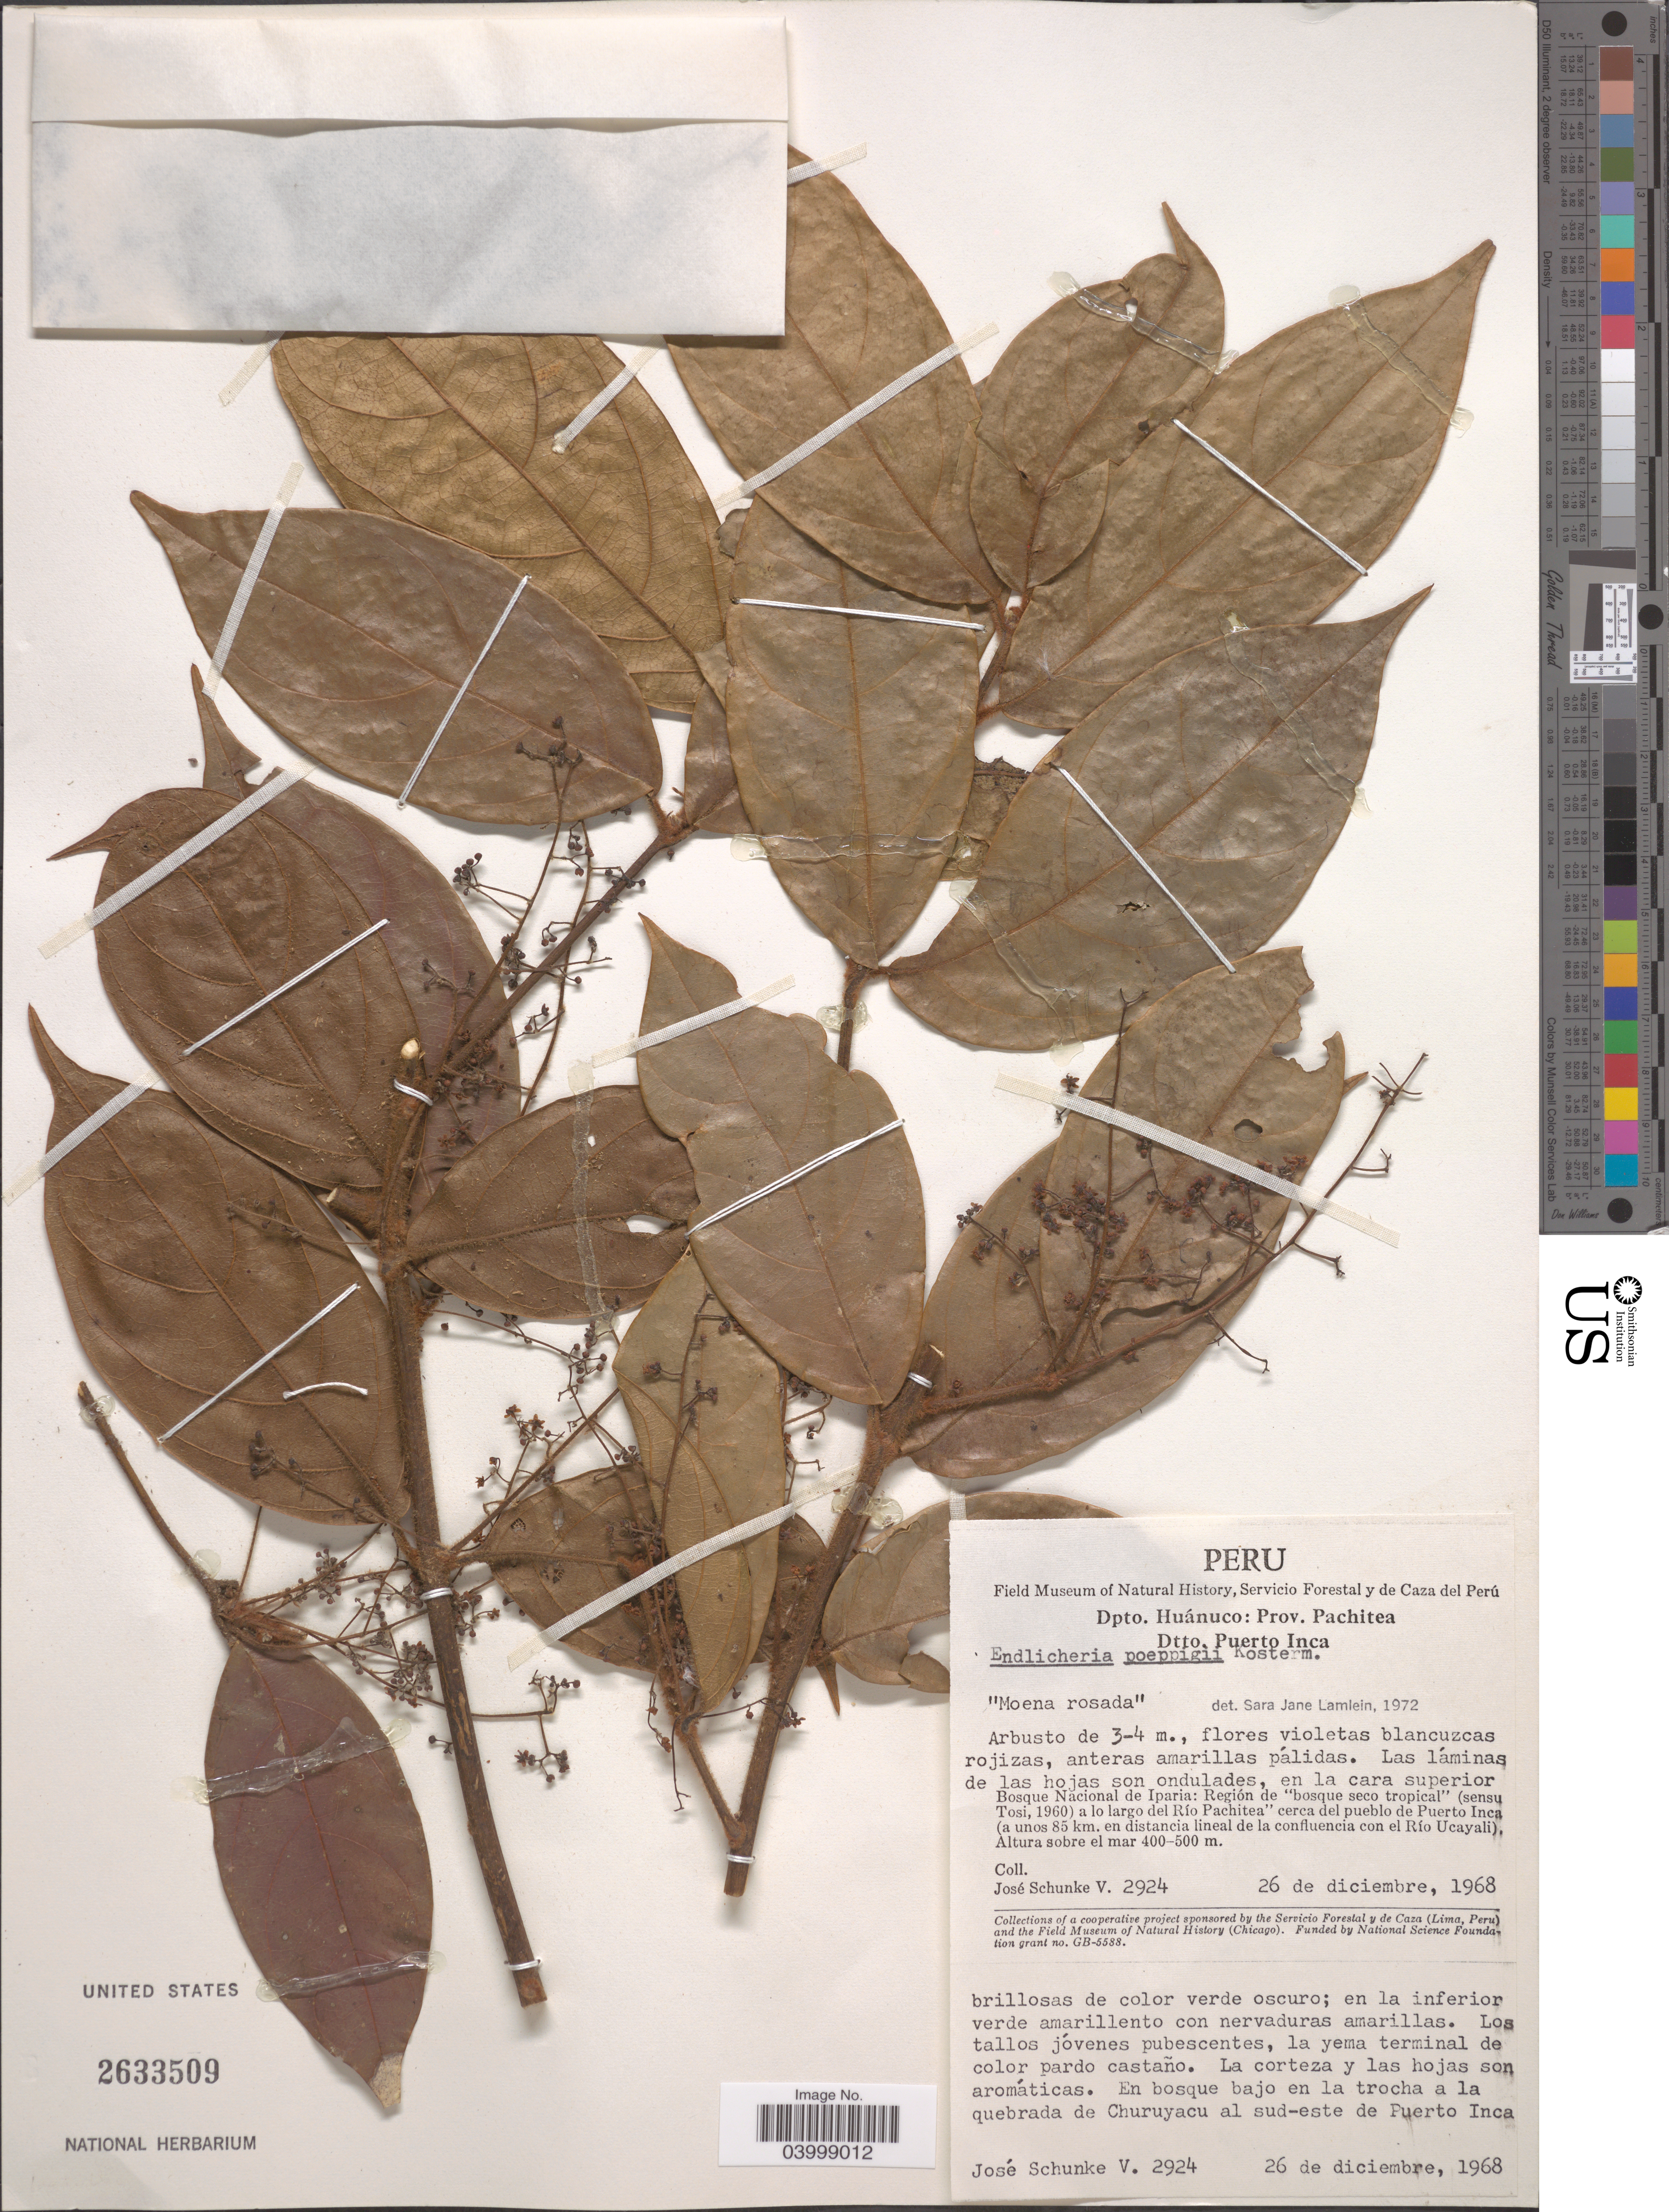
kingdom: Plantae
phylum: Tracheophyta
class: Magnoliopsida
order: Laurales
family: Lauraceae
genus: Endlicheria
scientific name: Endlicheria paniculata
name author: (Spreng.) J.F. Macbr.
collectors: J. Schunke Vigo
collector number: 2924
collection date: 1968-12-26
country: Peru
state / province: Huánuco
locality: Dpto. Huánuco: Prov. Pachitea. Dtto. Puerto Inca. Bosque Nacional de Iparia: Región de "bosque seco tropical" (Sensu Tosi, 1960) a lo largo del Río Pachitea cerca del pueblo de Puerto Inca (a unos 85 km. en distancia lineal de la confluencia con el Río Ucayali). En bosque bajo en la trocha a la quebrada de Churuyacu al sud-este de Puerto Inca.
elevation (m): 400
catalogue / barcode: US 2633509